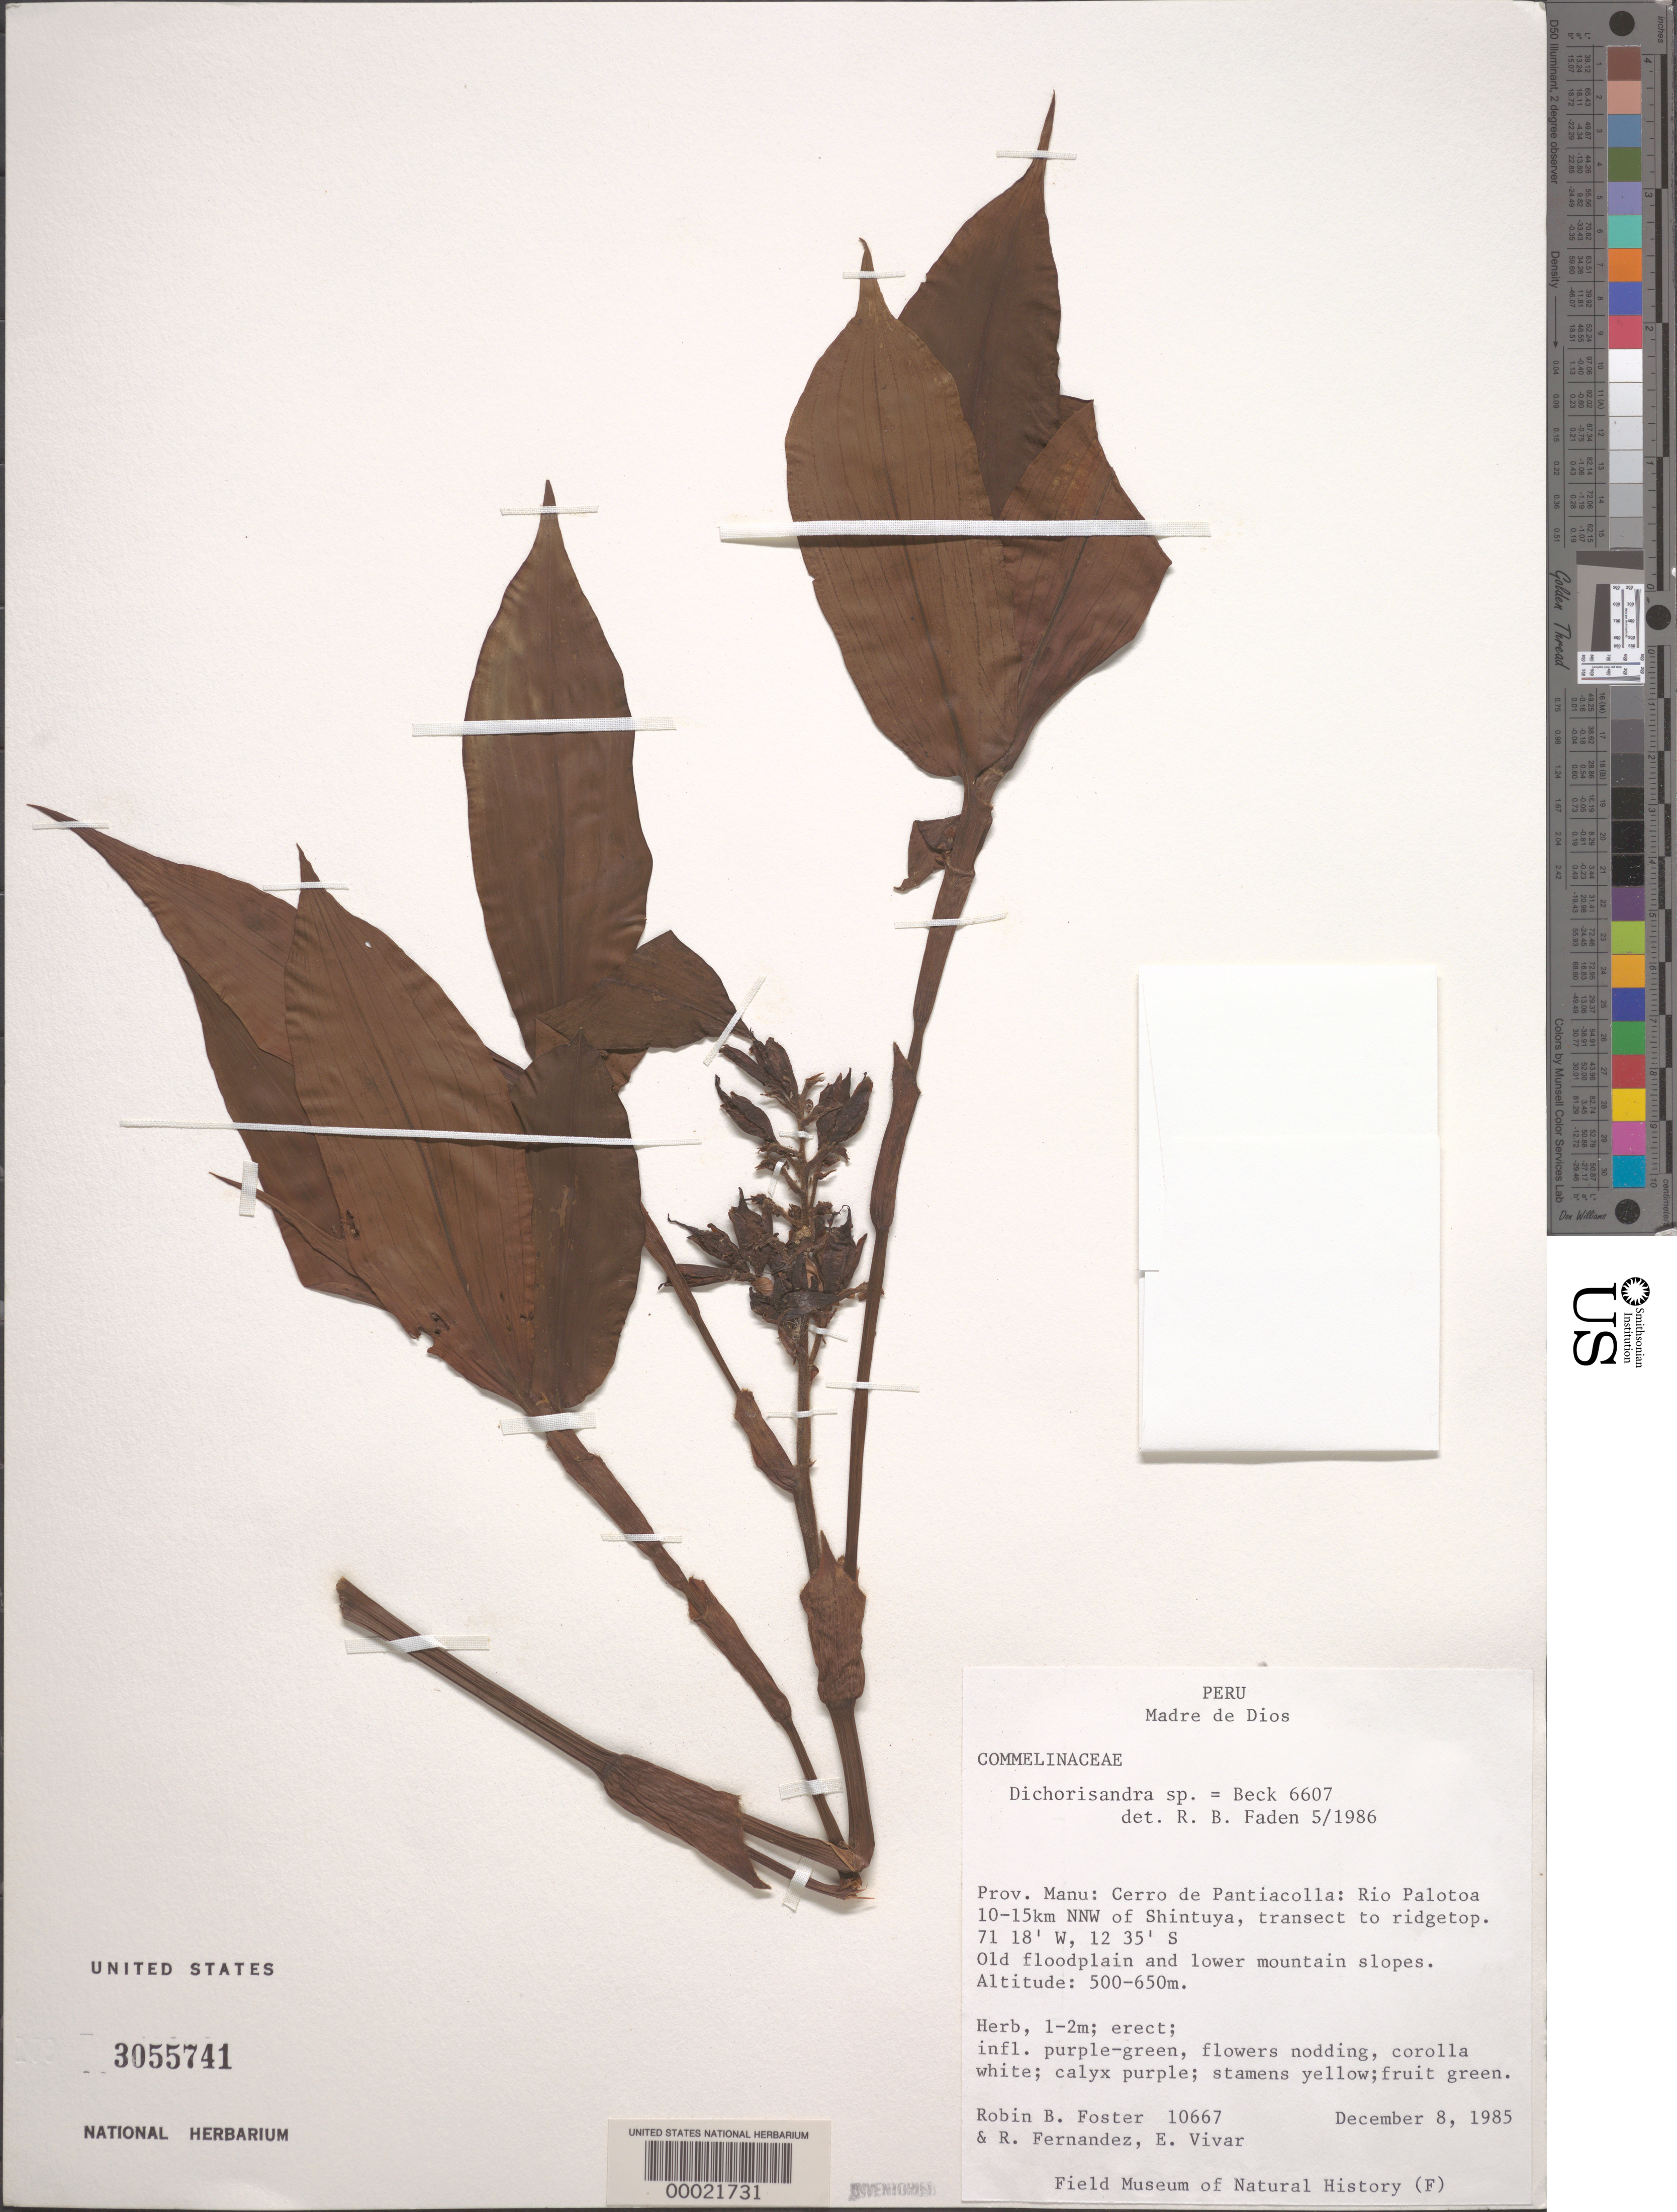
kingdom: Plantae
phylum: Tracheophyta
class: Liliopsida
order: Commelinales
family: Commelinaceae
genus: Dichorisandra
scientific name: Dichorisandra sp.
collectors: R. B. Foster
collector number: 10667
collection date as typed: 08 Dec 1985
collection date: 1985-12-08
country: Peru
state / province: Madre de Dios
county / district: Manú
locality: Cerro de pantiacolla, rio palotoa; 10-15 km nnw of shintuya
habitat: Upper mountain slope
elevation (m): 500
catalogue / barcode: US 3055741